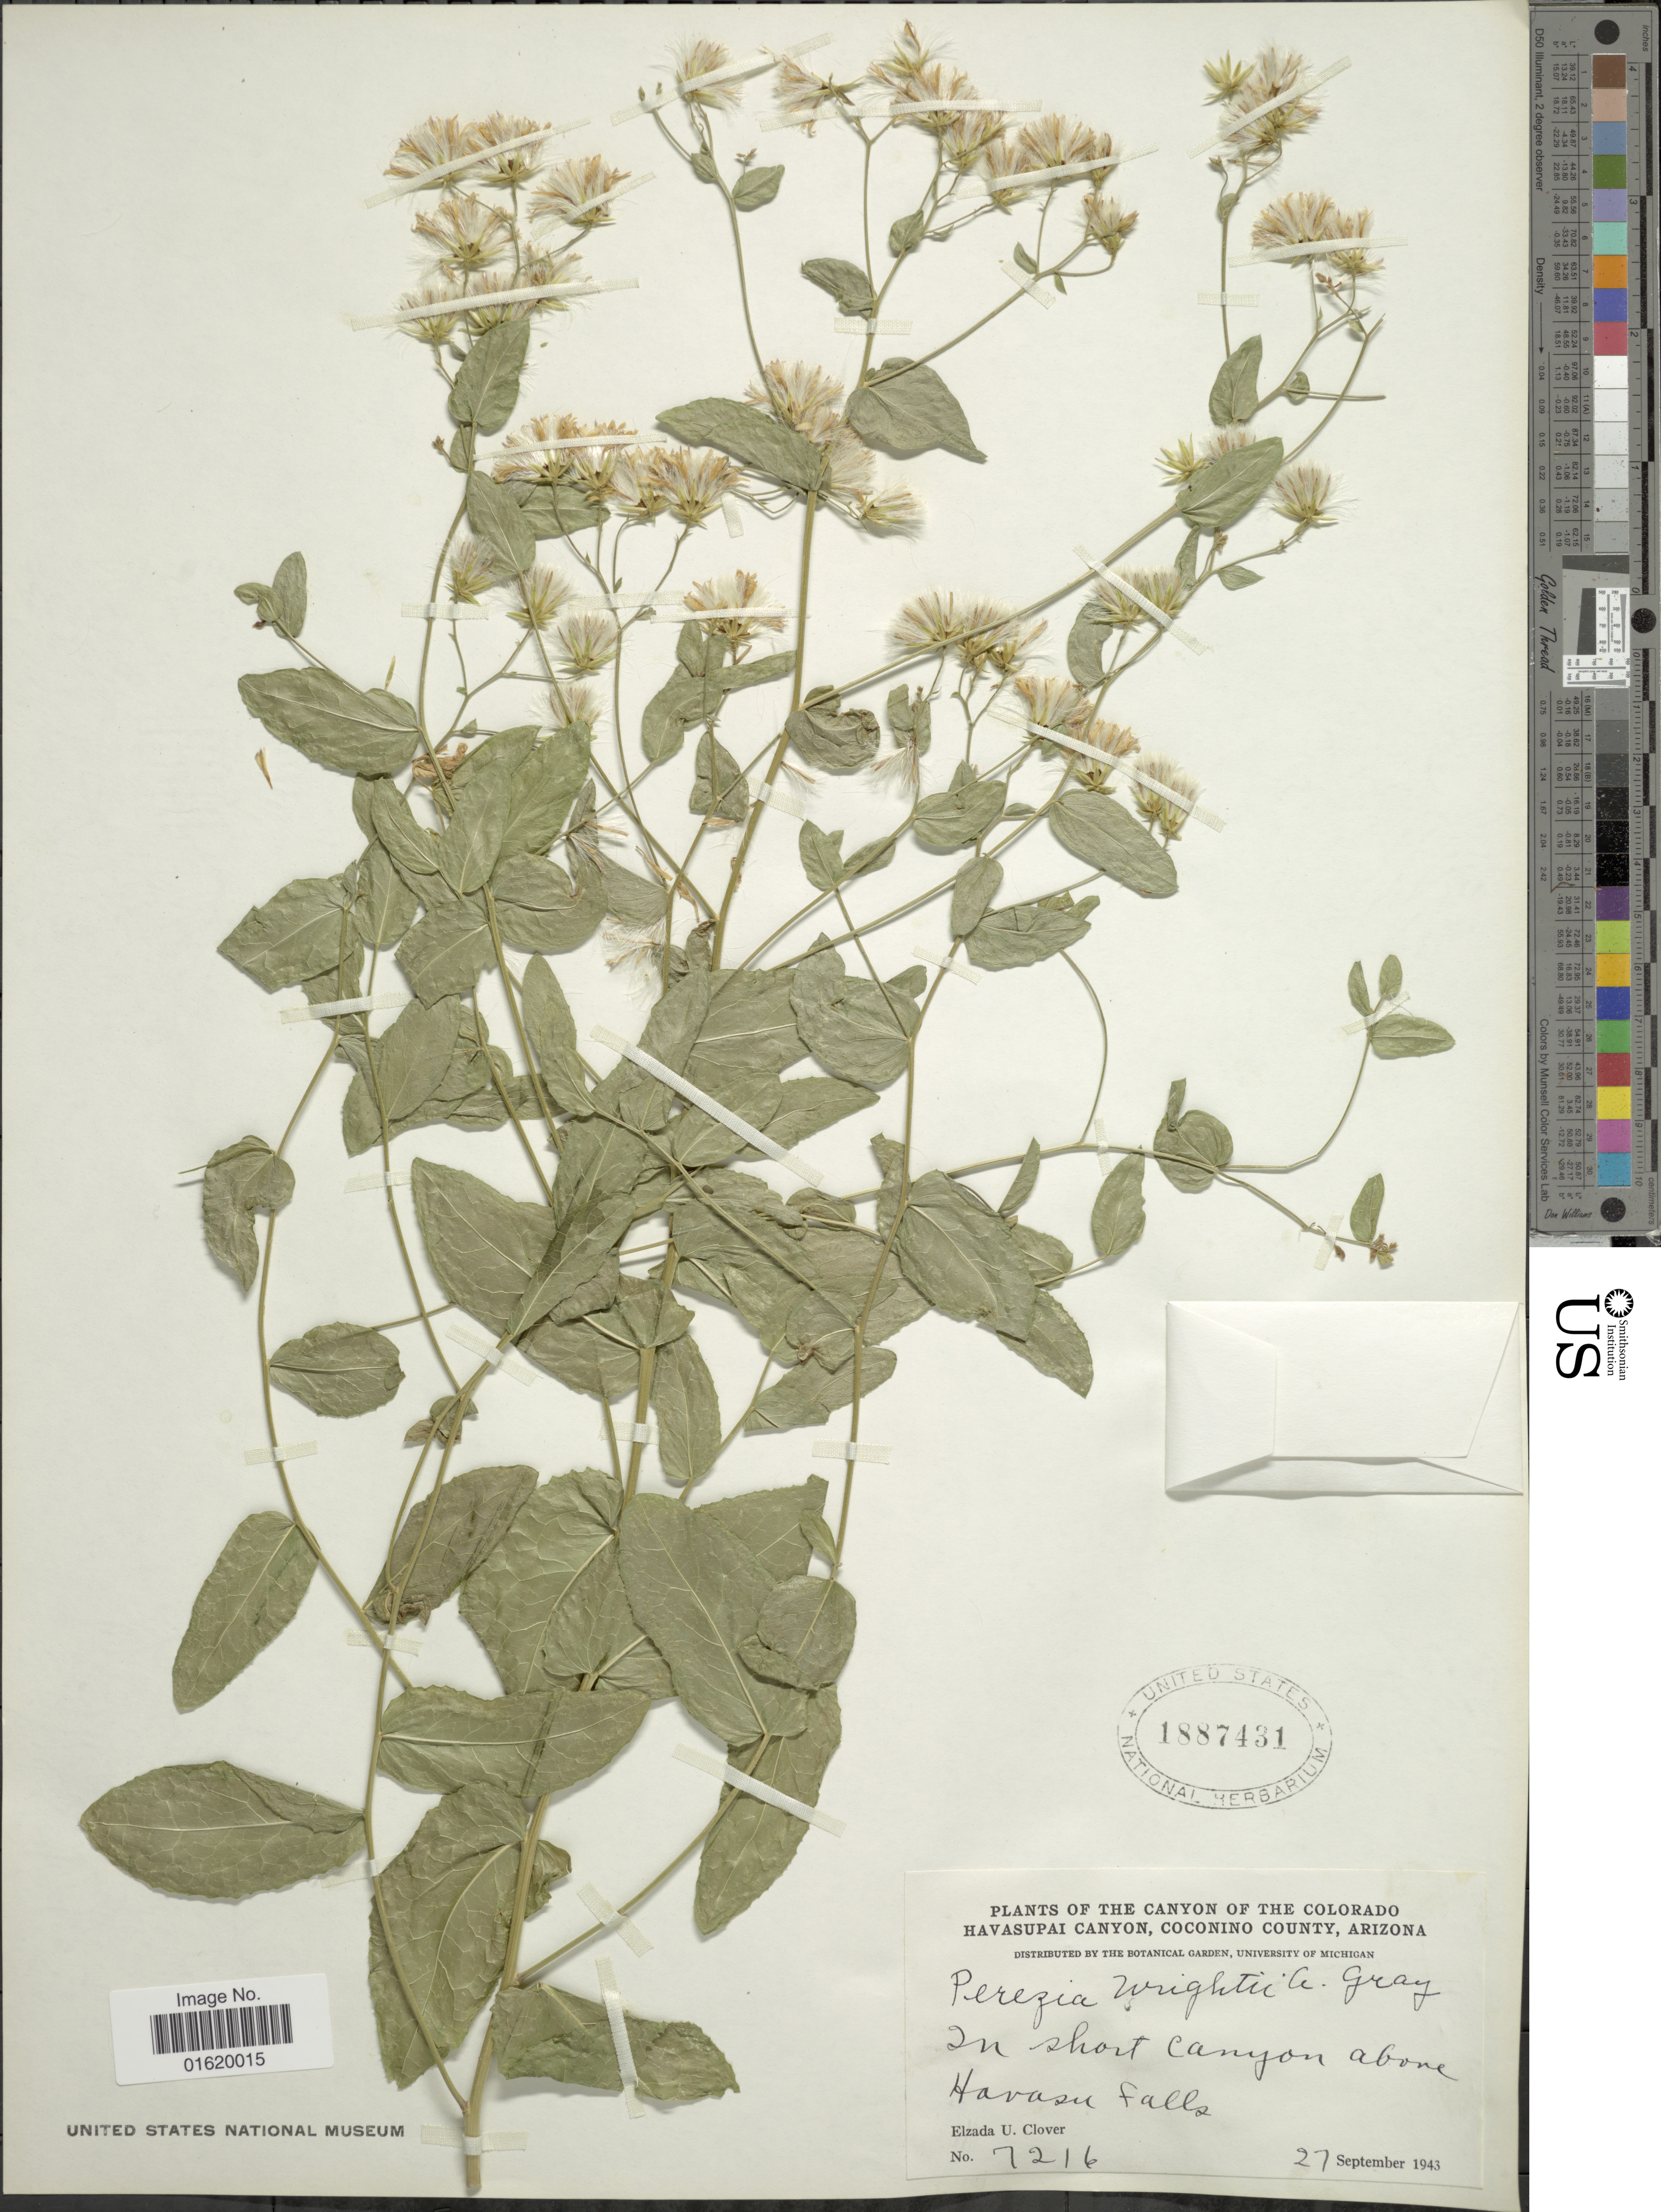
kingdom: Plantae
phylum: Tracheophyta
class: Magnoliopsida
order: Asterales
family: Asteraceae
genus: Acourtia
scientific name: Acourtia wrightii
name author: (A. Gray) Reveal & R.M. King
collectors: E. U. Clover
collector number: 7216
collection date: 1943-09-27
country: United States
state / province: Arizona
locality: Canyon of the Colorado Havasupai Canyon, Coconino County, in short canyon above Havasu falls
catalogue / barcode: US 1887431